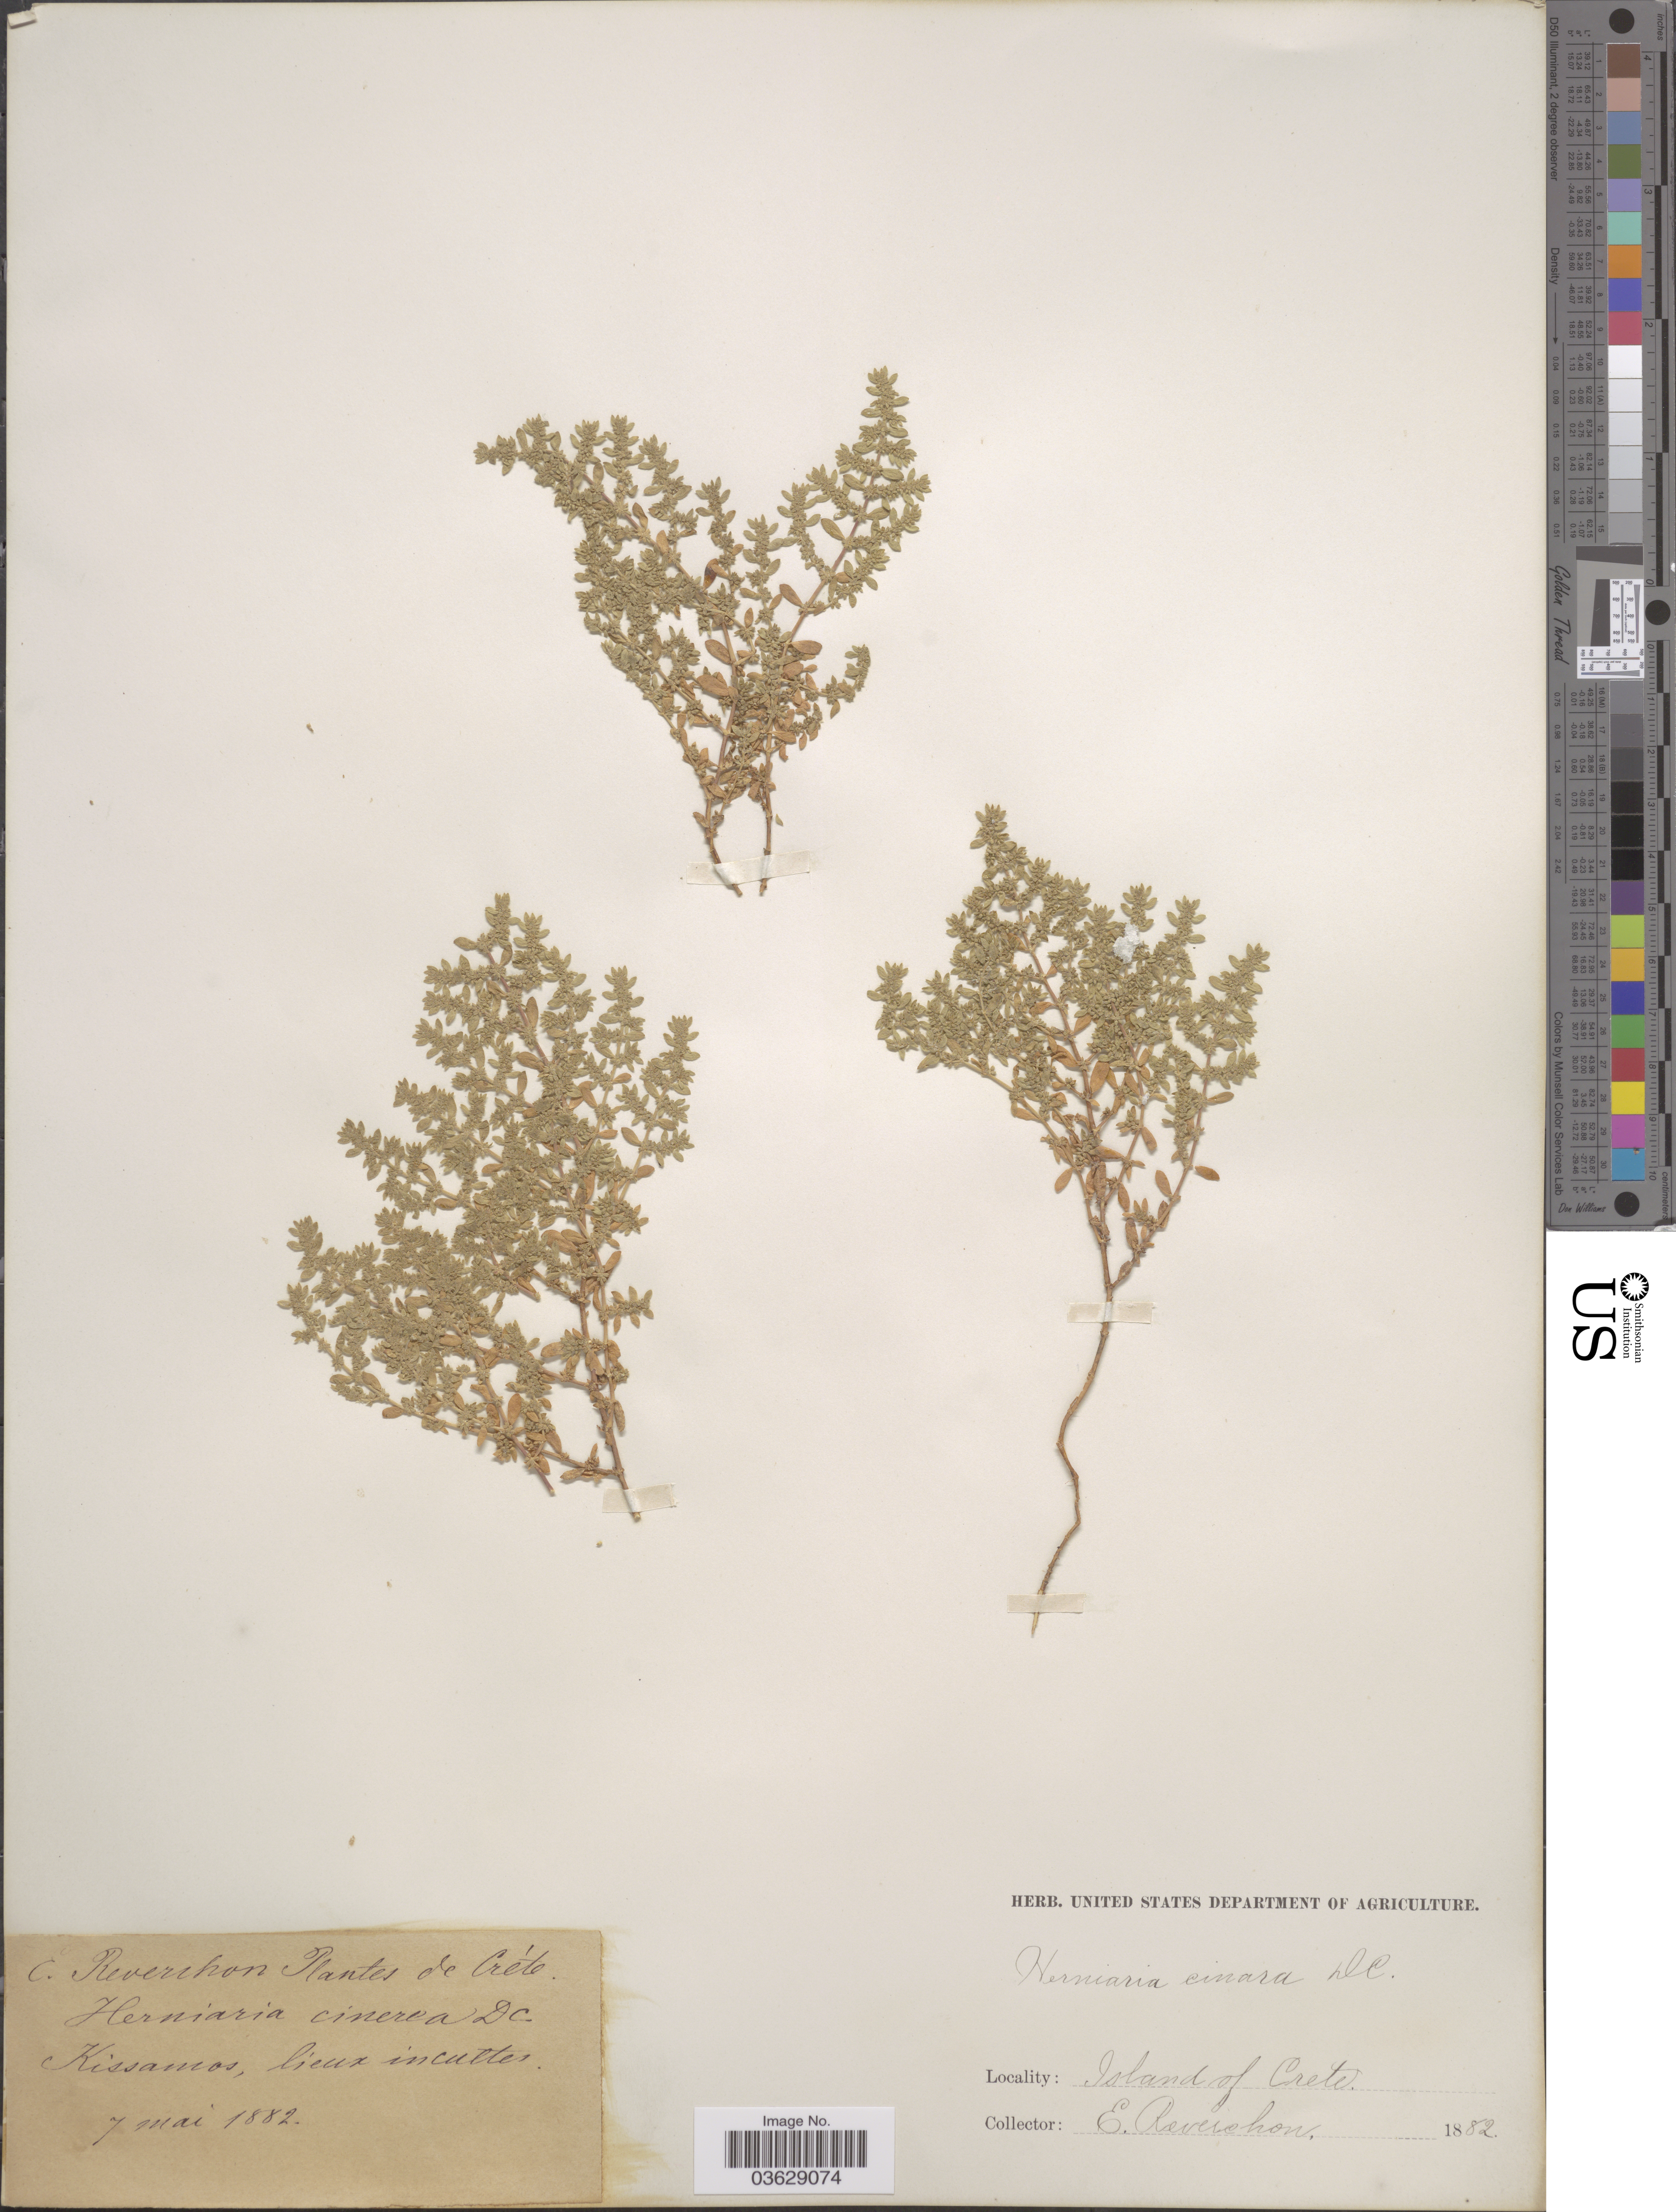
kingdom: Plantae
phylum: Tracheophyta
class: Magnoliopsida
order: Caryophyllales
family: Caryophyllaceae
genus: Herniaria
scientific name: Herniaria cinerea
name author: DC.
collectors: E. Reverchon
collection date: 1882-05-07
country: Greece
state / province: Crete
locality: Kissamos, lieux incultes. Island of Crete.